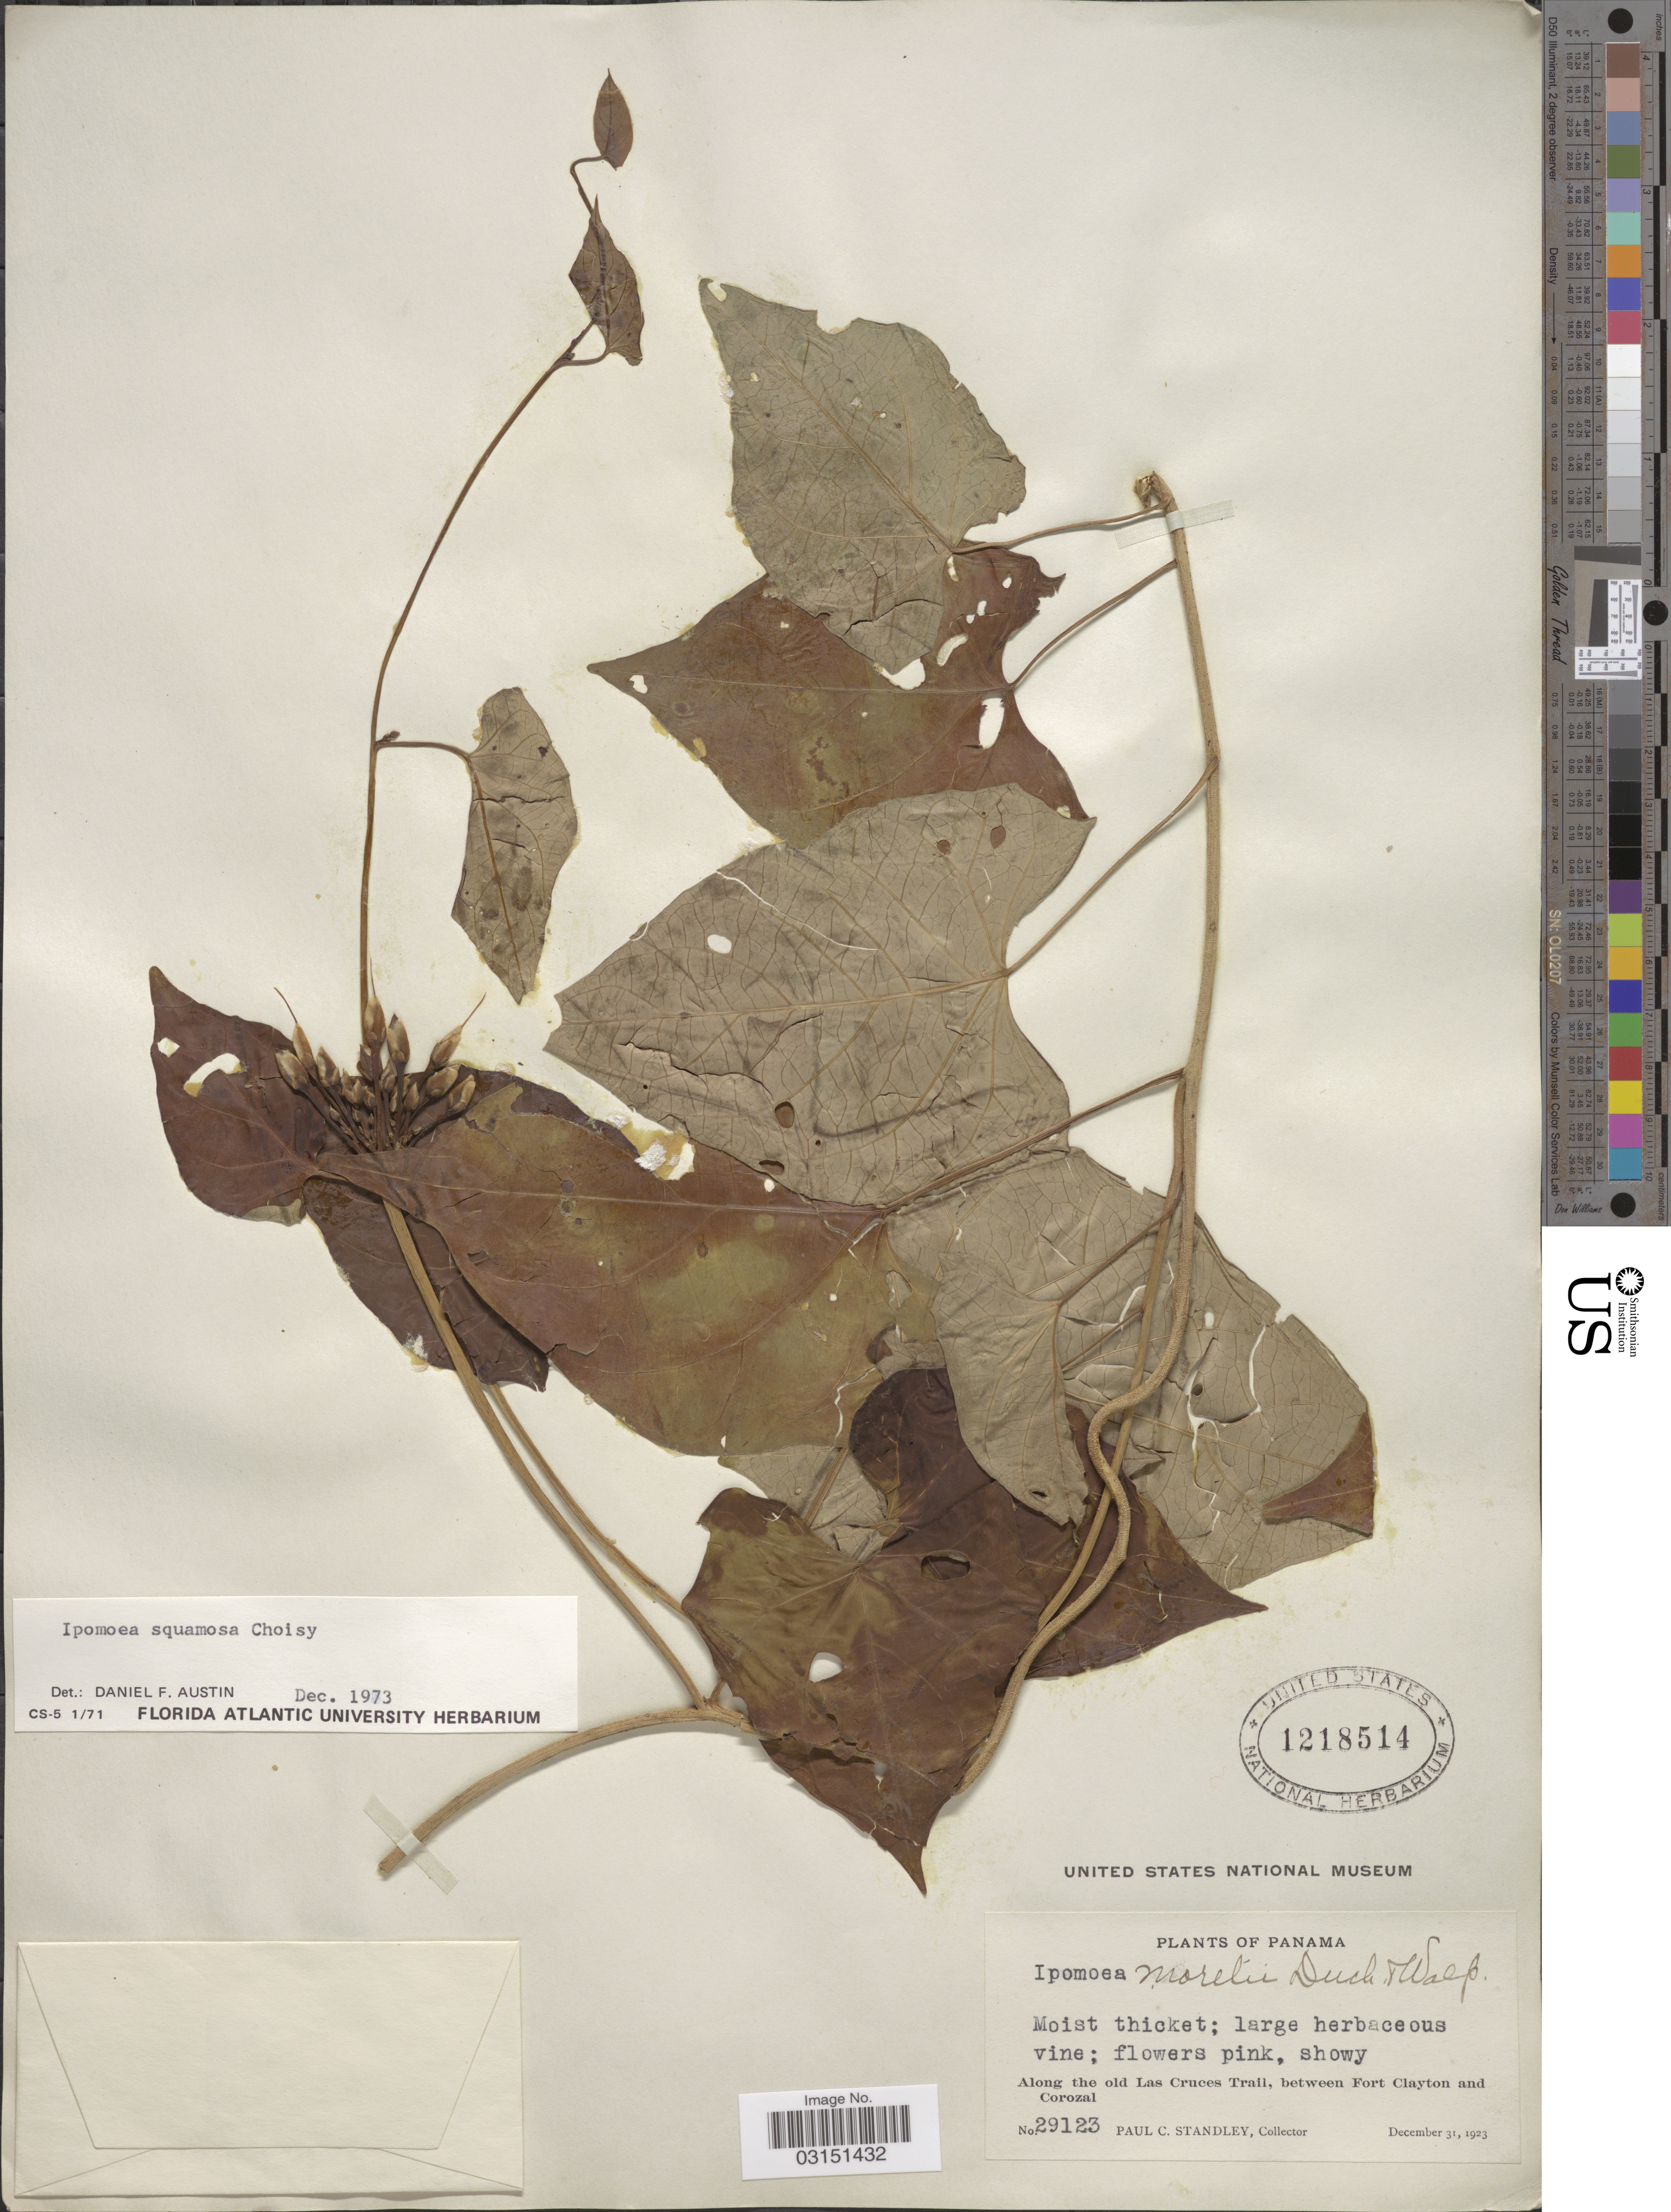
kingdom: Plantae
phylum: Tracheophyta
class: Magnoliopsida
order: Solanales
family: Convolvulaceae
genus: Ipomoea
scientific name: Ipomoea squamosa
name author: Choisy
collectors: P. C. Standley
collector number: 29123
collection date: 1923-12-31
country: Panama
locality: Along the old Las Cruces Trail, between Fort Clayton and Corozal.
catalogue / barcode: US 1218514